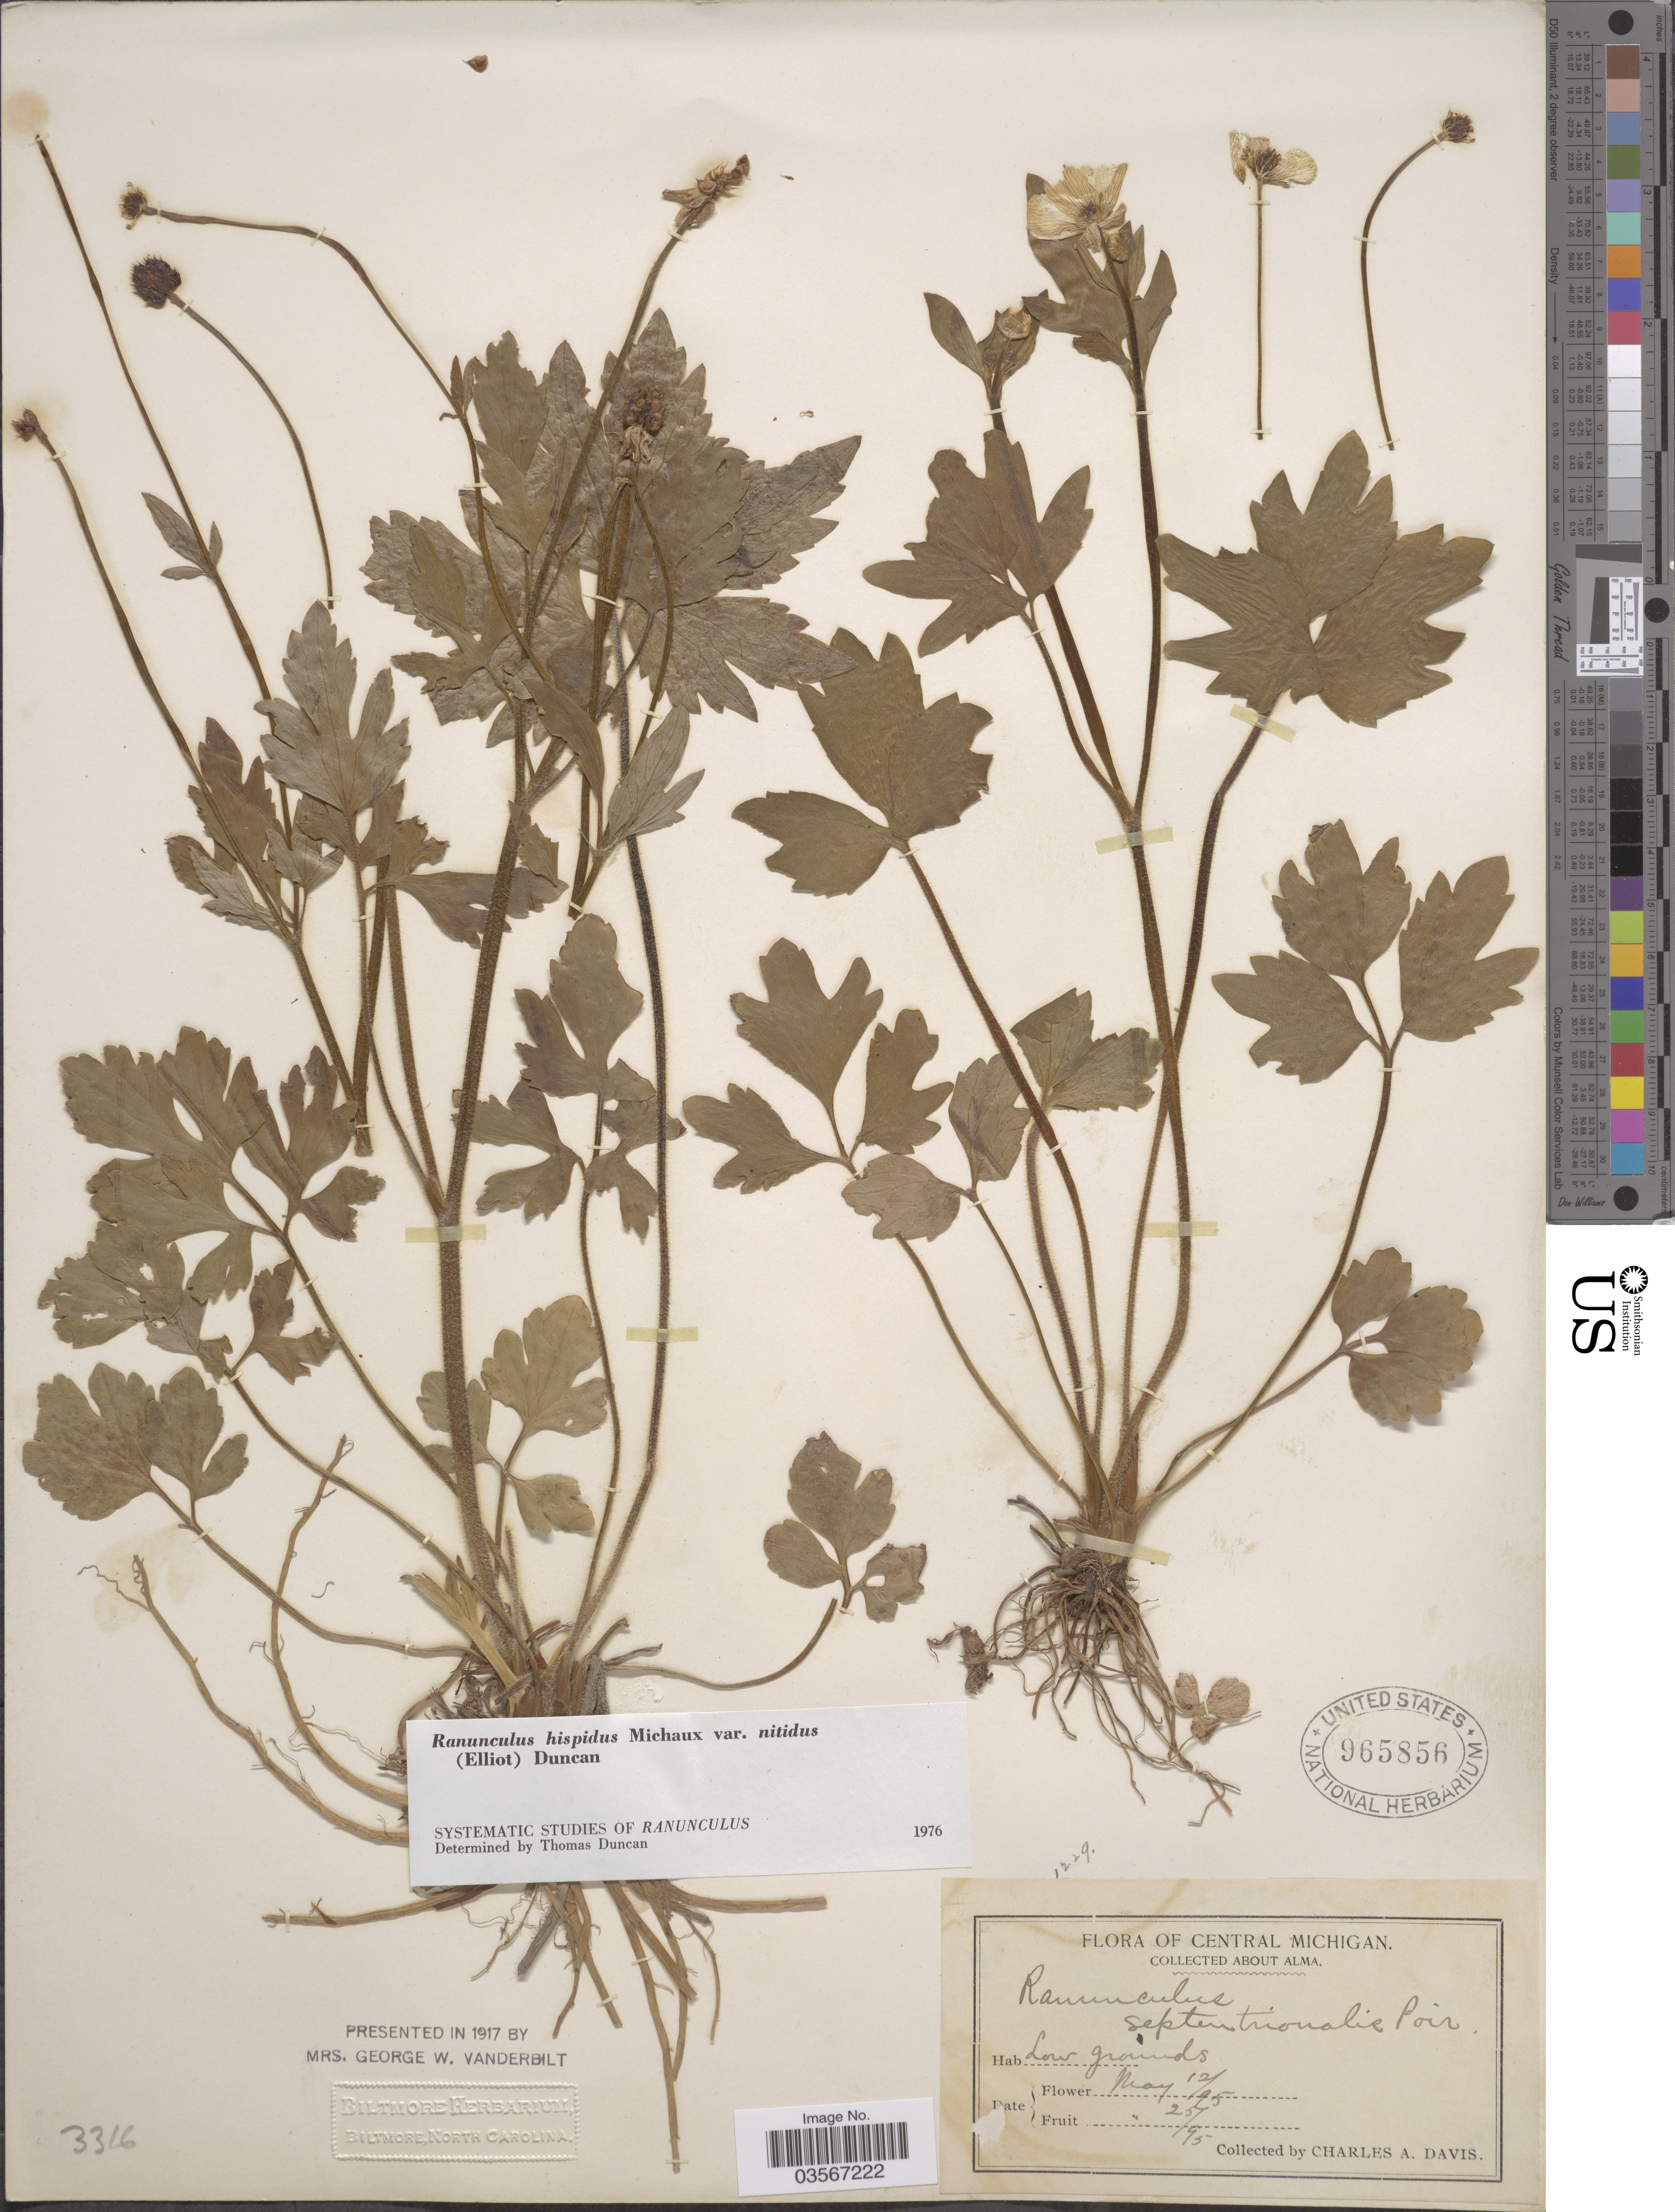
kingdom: Plantae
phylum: Tracheophyta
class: Magnoliopsida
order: Ranunculales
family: Ranunculaceae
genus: Ranunculus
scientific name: Ranunculus hispidus var. nitidus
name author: (Chapm.) T. Duncan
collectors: C. Davis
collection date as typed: Transcribed d/m/y: 12/5/95 to 25/5/95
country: United States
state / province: Michigan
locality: Central Michigan. About Alma.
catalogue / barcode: US 965856